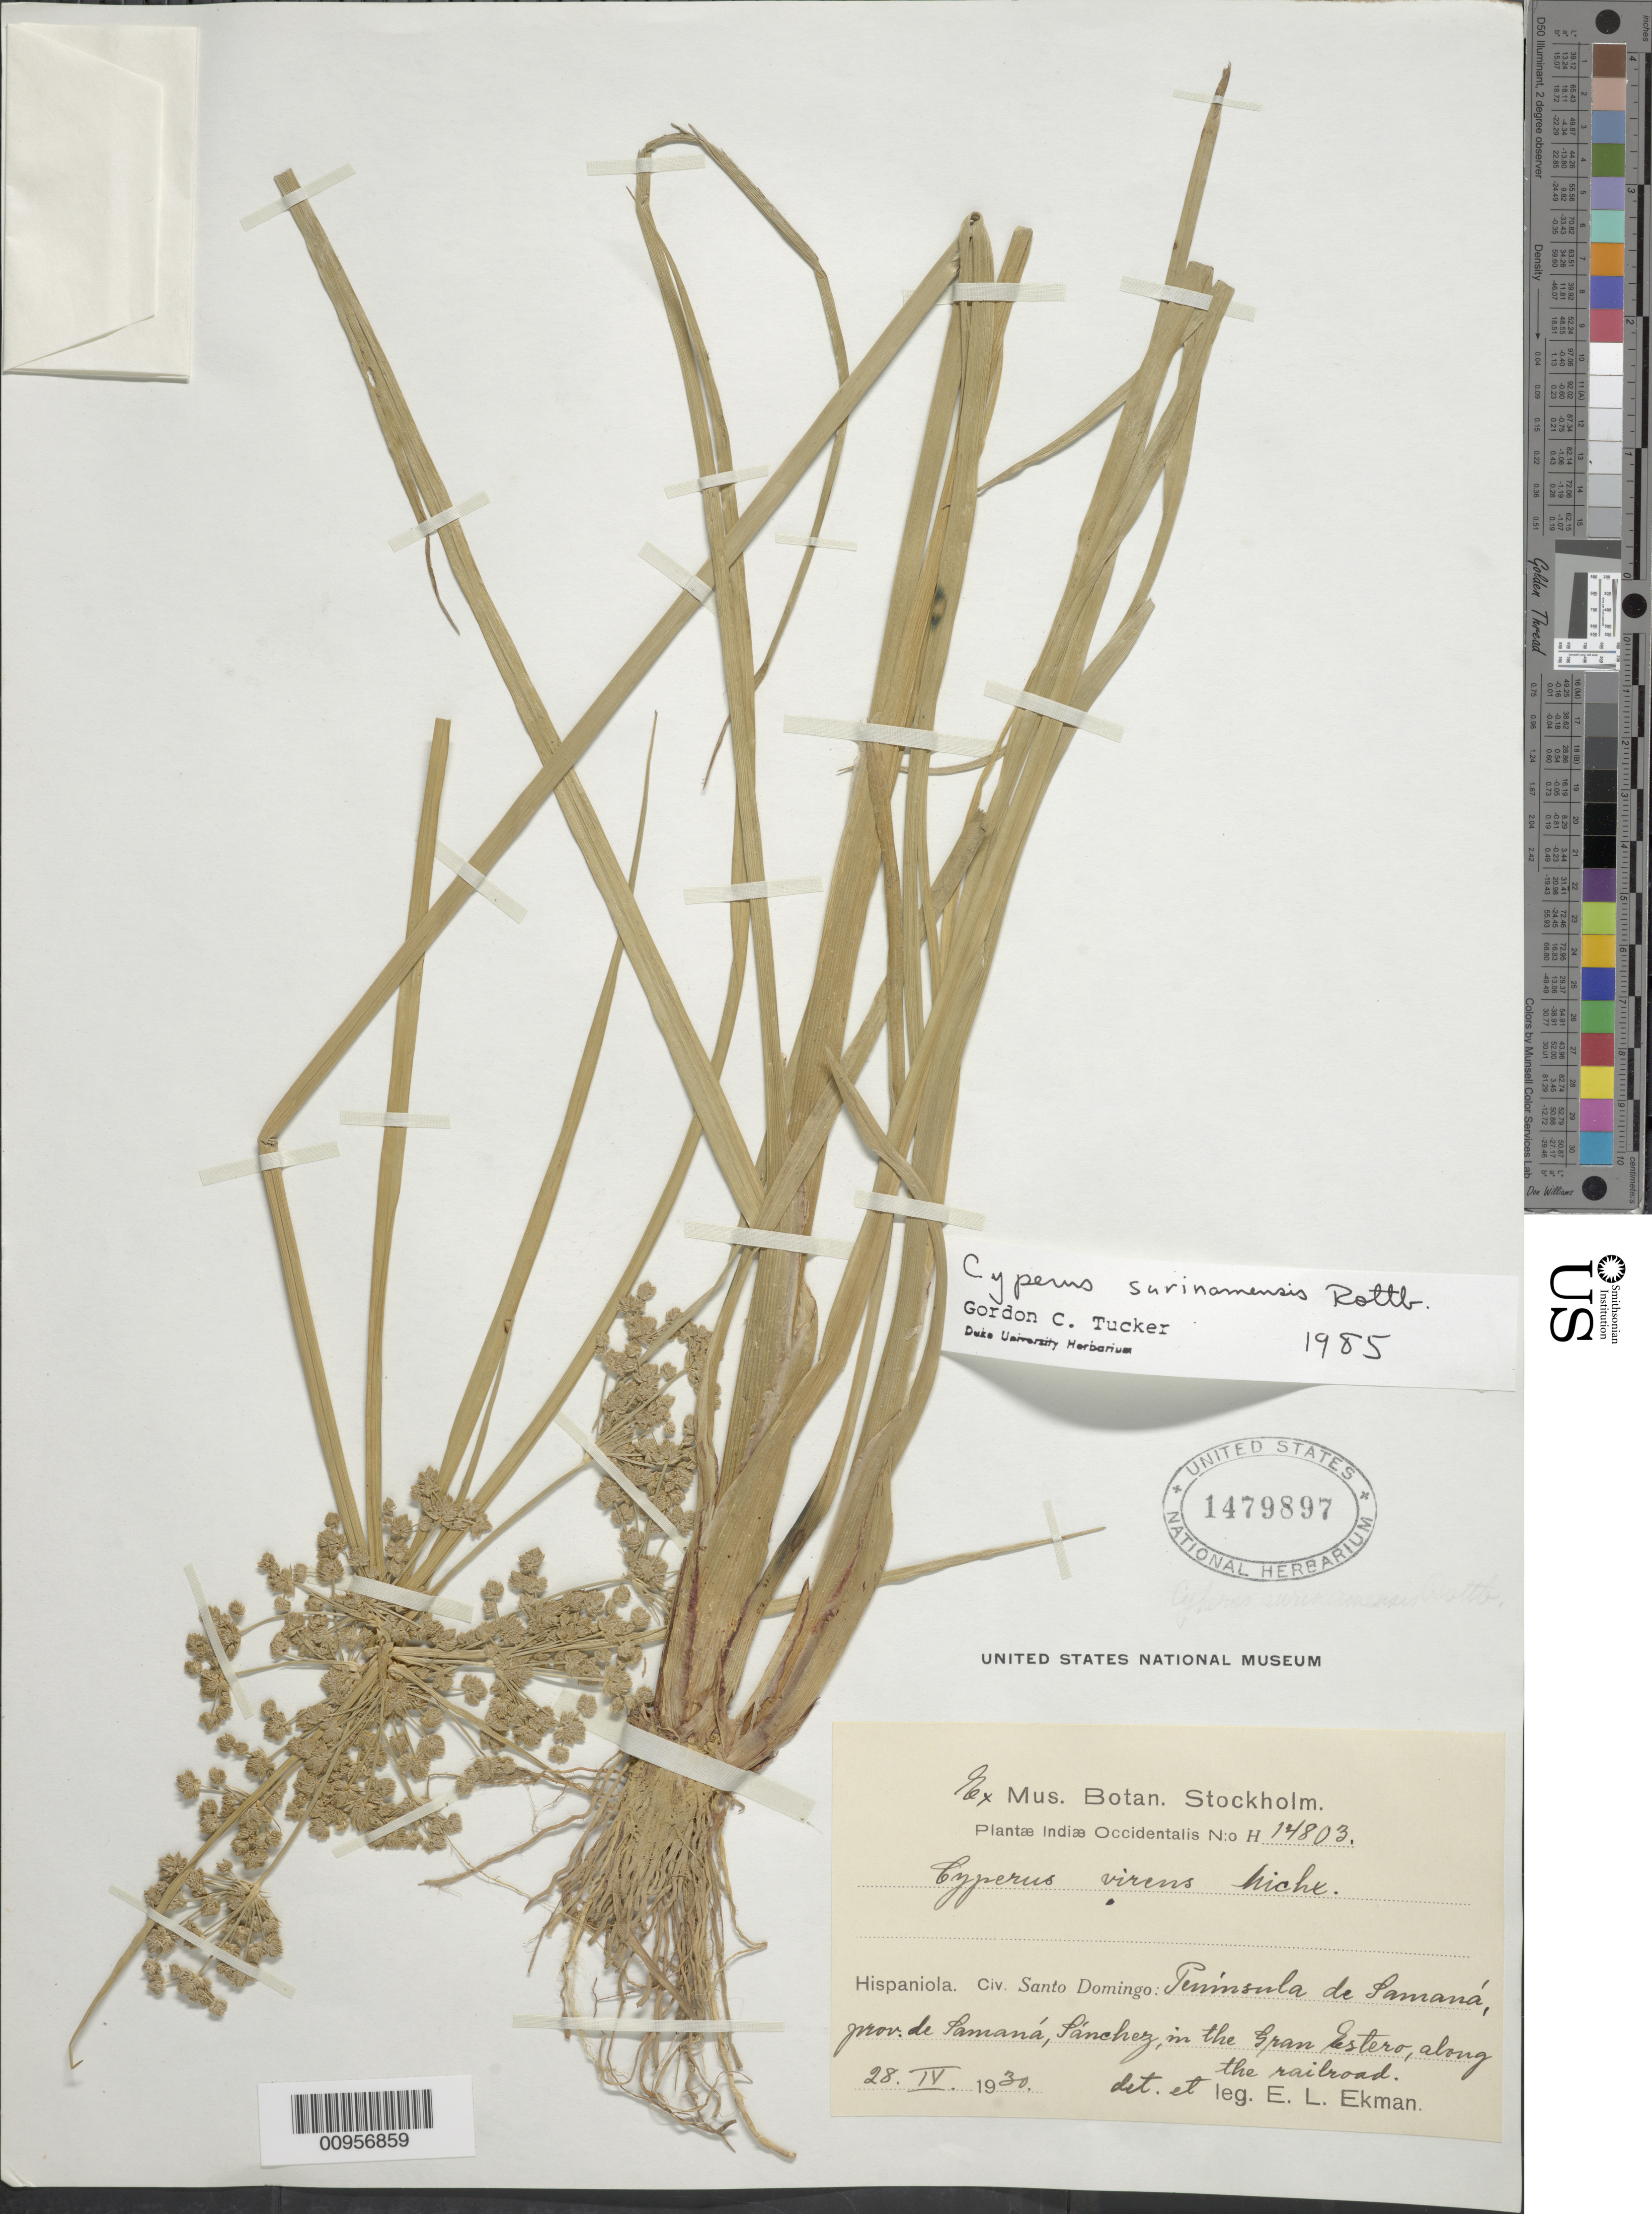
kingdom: Plantae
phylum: Tracheophyta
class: Liliopsida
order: Poales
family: Cyperaceae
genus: Cyperus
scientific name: Cyperus surinamensis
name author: Rottb.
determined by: Tucker, G. C.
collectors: E. L. Ekman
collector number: H 14803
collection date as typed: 28 Apr 1930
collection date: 1930-04-28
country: Dominican Republic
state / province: Samaná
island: Hispaniola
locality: Península de Samaná, Sánchez, in the Gran Estero, along the railroad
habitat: Along the railroad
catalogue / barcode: US 1479897